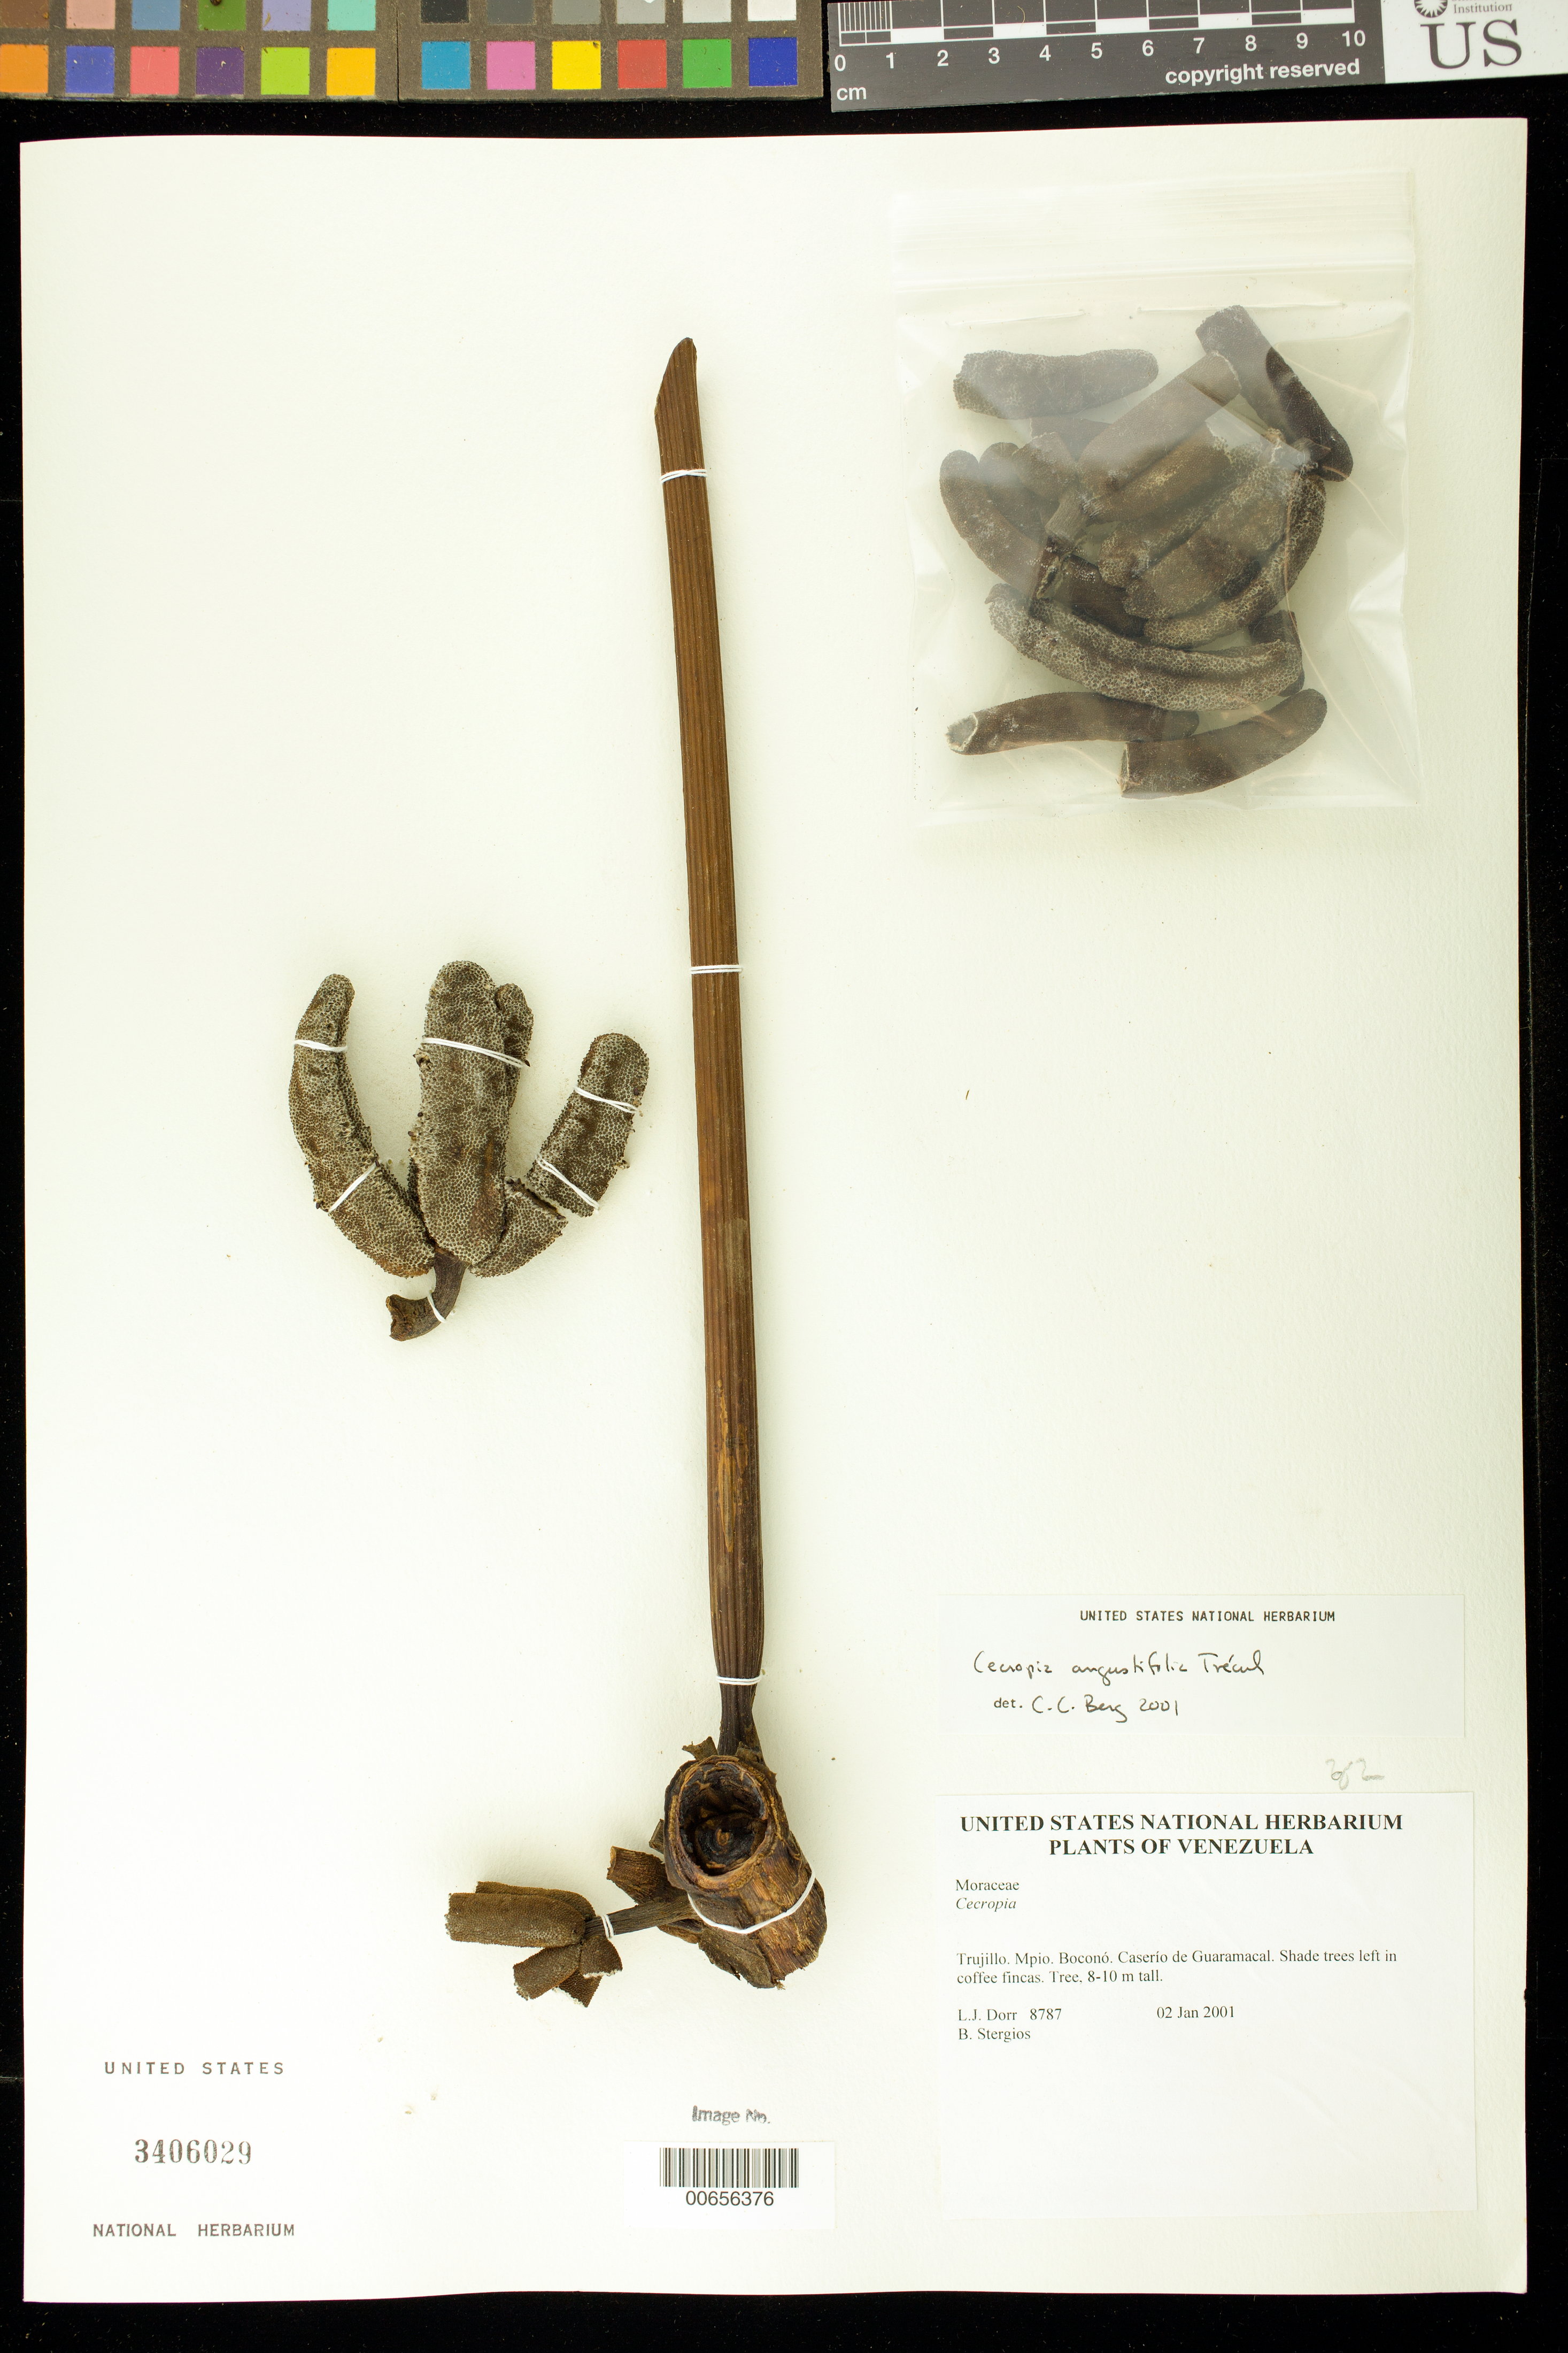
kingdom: Plantae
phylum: Tracheophyta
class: Magnoliopsida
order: Rosales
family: Urticaceae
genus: Cecropia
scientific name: Cecropia angustifolia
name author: Trécul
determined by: Berg, C. C.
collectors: L. J. Dorr & B. G. Stergios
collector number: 8787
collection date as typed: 02 Jan 2001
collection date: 2001-01-02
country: Venezuela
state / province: Trujillo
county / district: Boconó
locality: Caserío de Guaramacal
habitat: Shade trees left in coffee fincas.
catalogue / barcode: US 3406029